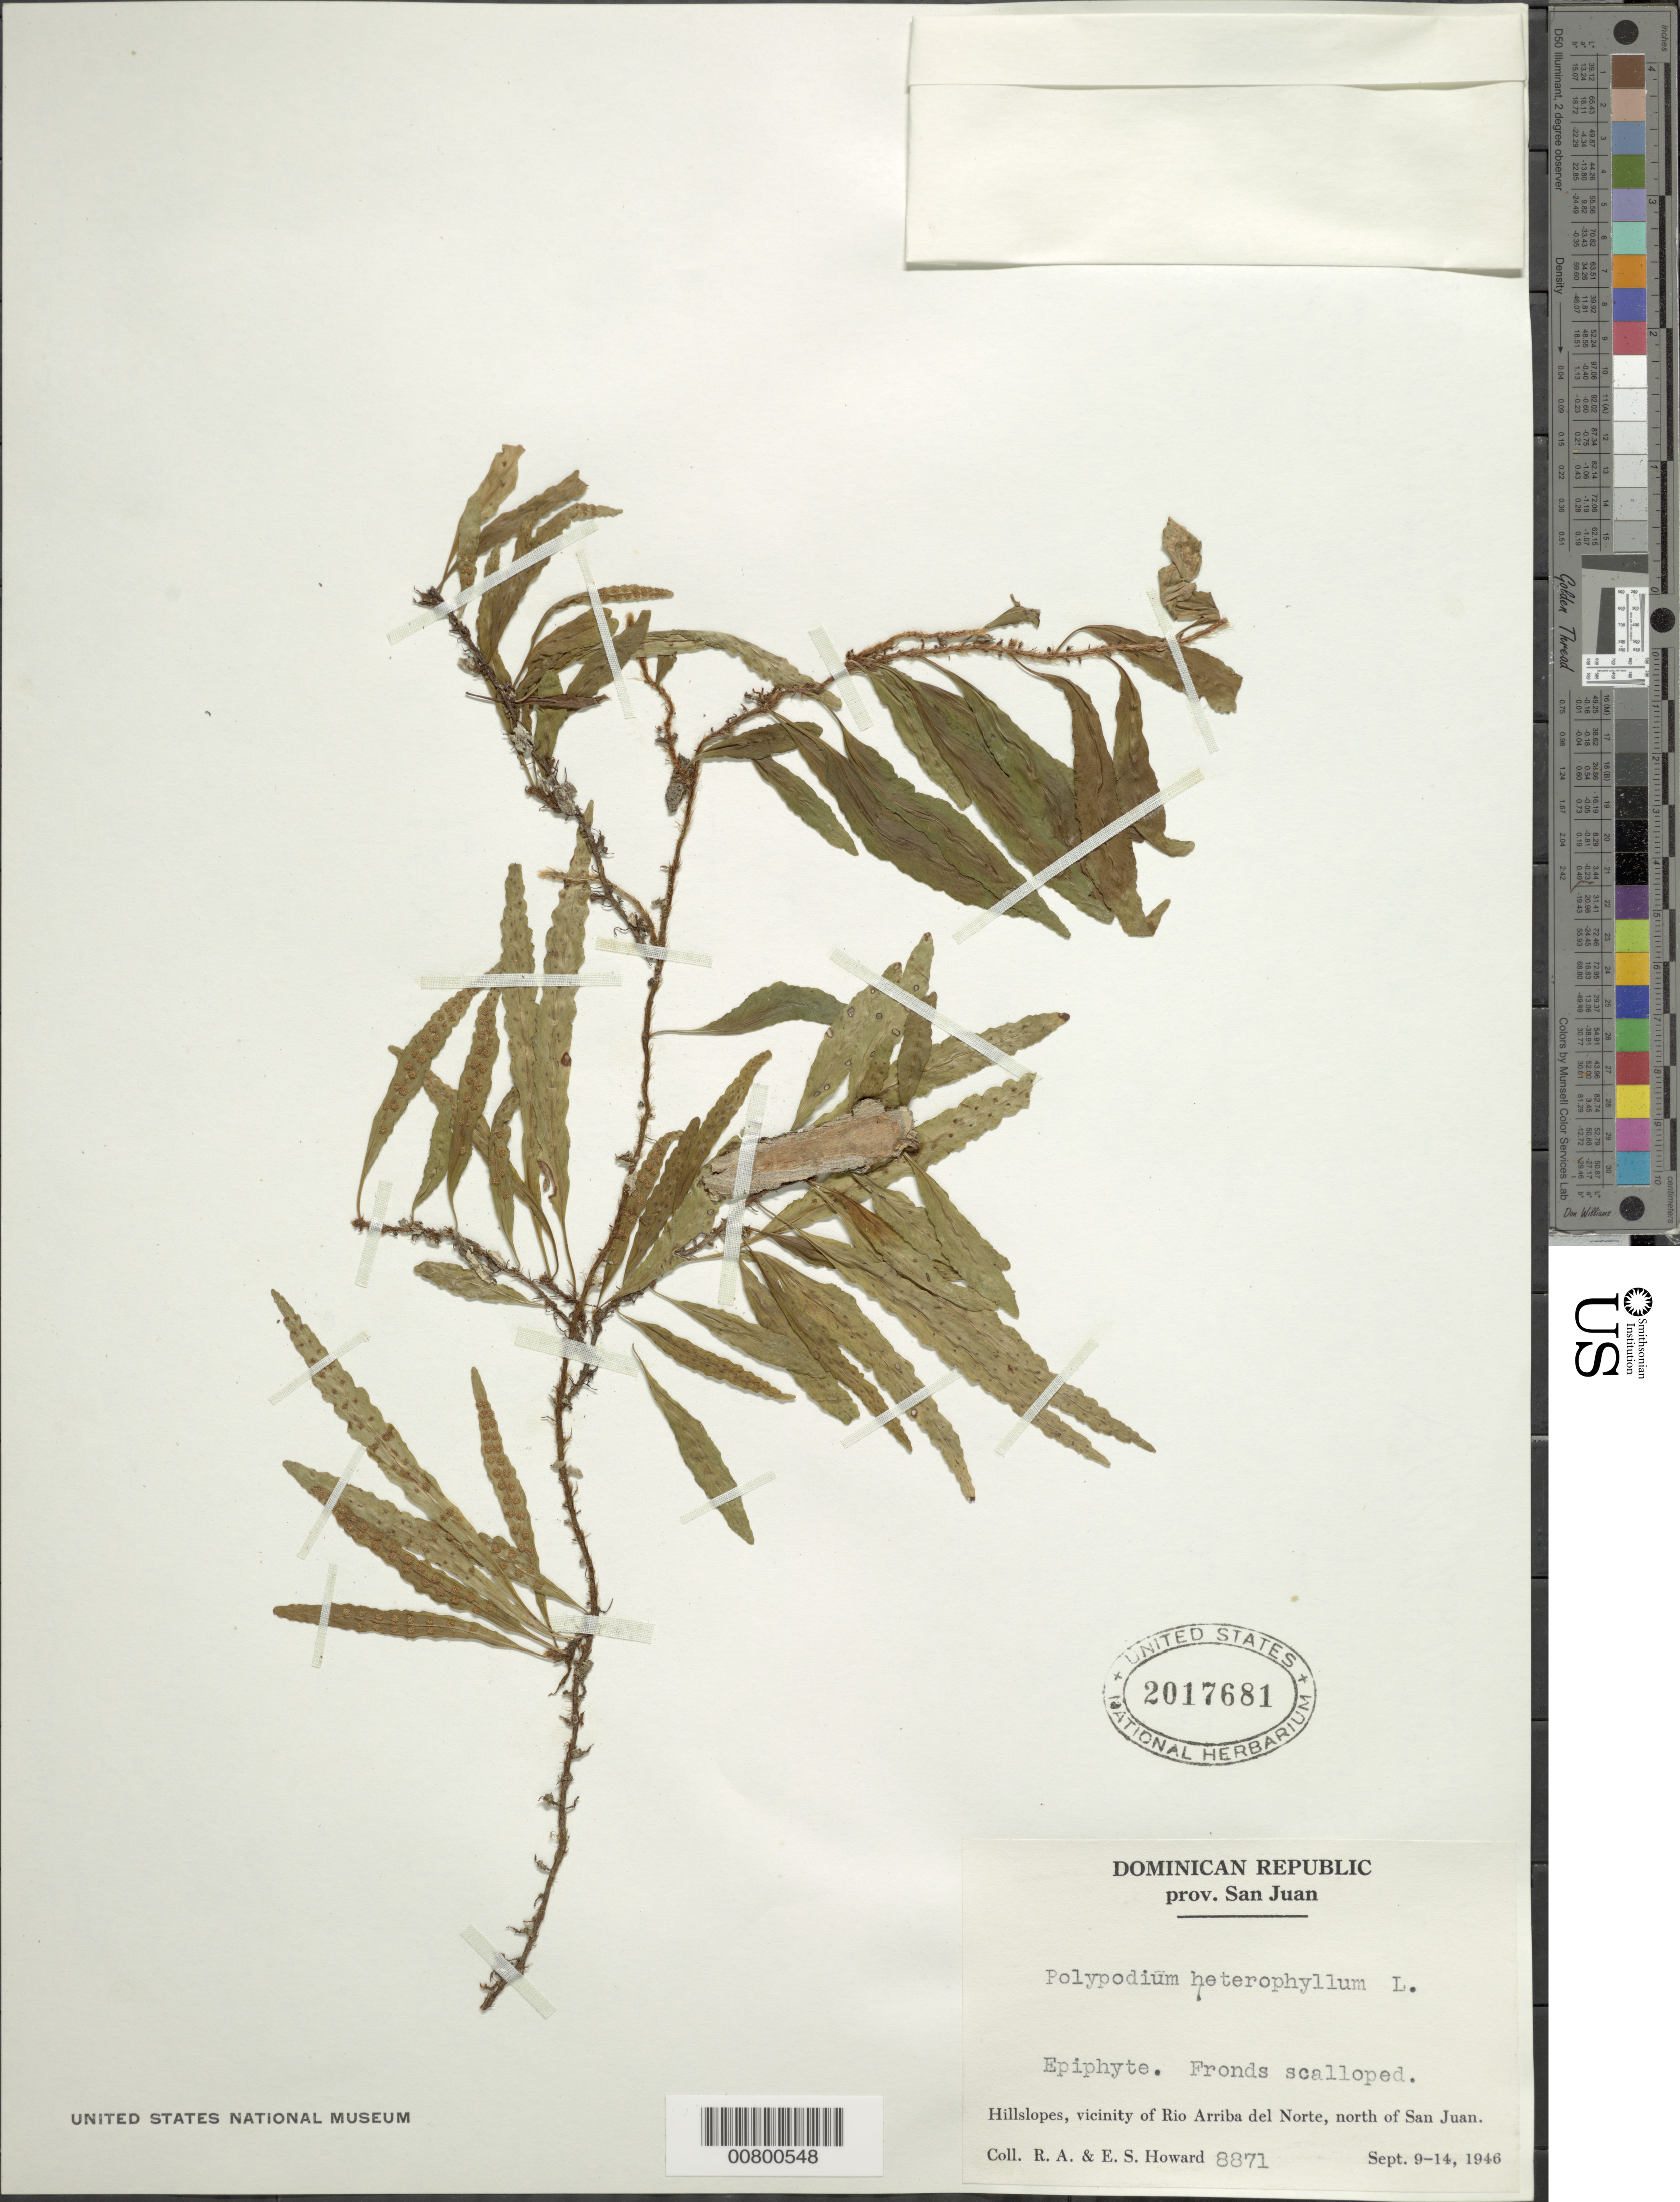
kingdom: Plantae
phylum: Tracheophyta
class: Polypodiopsida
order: Polypodiales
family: Polypodiaceae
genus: Microgramma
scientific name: Microgramma heterophylla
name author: (L.) Wherry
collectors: R. A. Howard & E. S. Howard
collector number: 8871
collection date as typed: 09 Sep 1946 to 14 Sep 1946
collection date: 1946-09-09/1946-09-14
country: Dominican Republic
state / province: San Juan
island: Hispaniola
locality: Río Arriba del Norte, N of San Juan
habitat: Hillslopes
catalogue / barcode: US 2017681